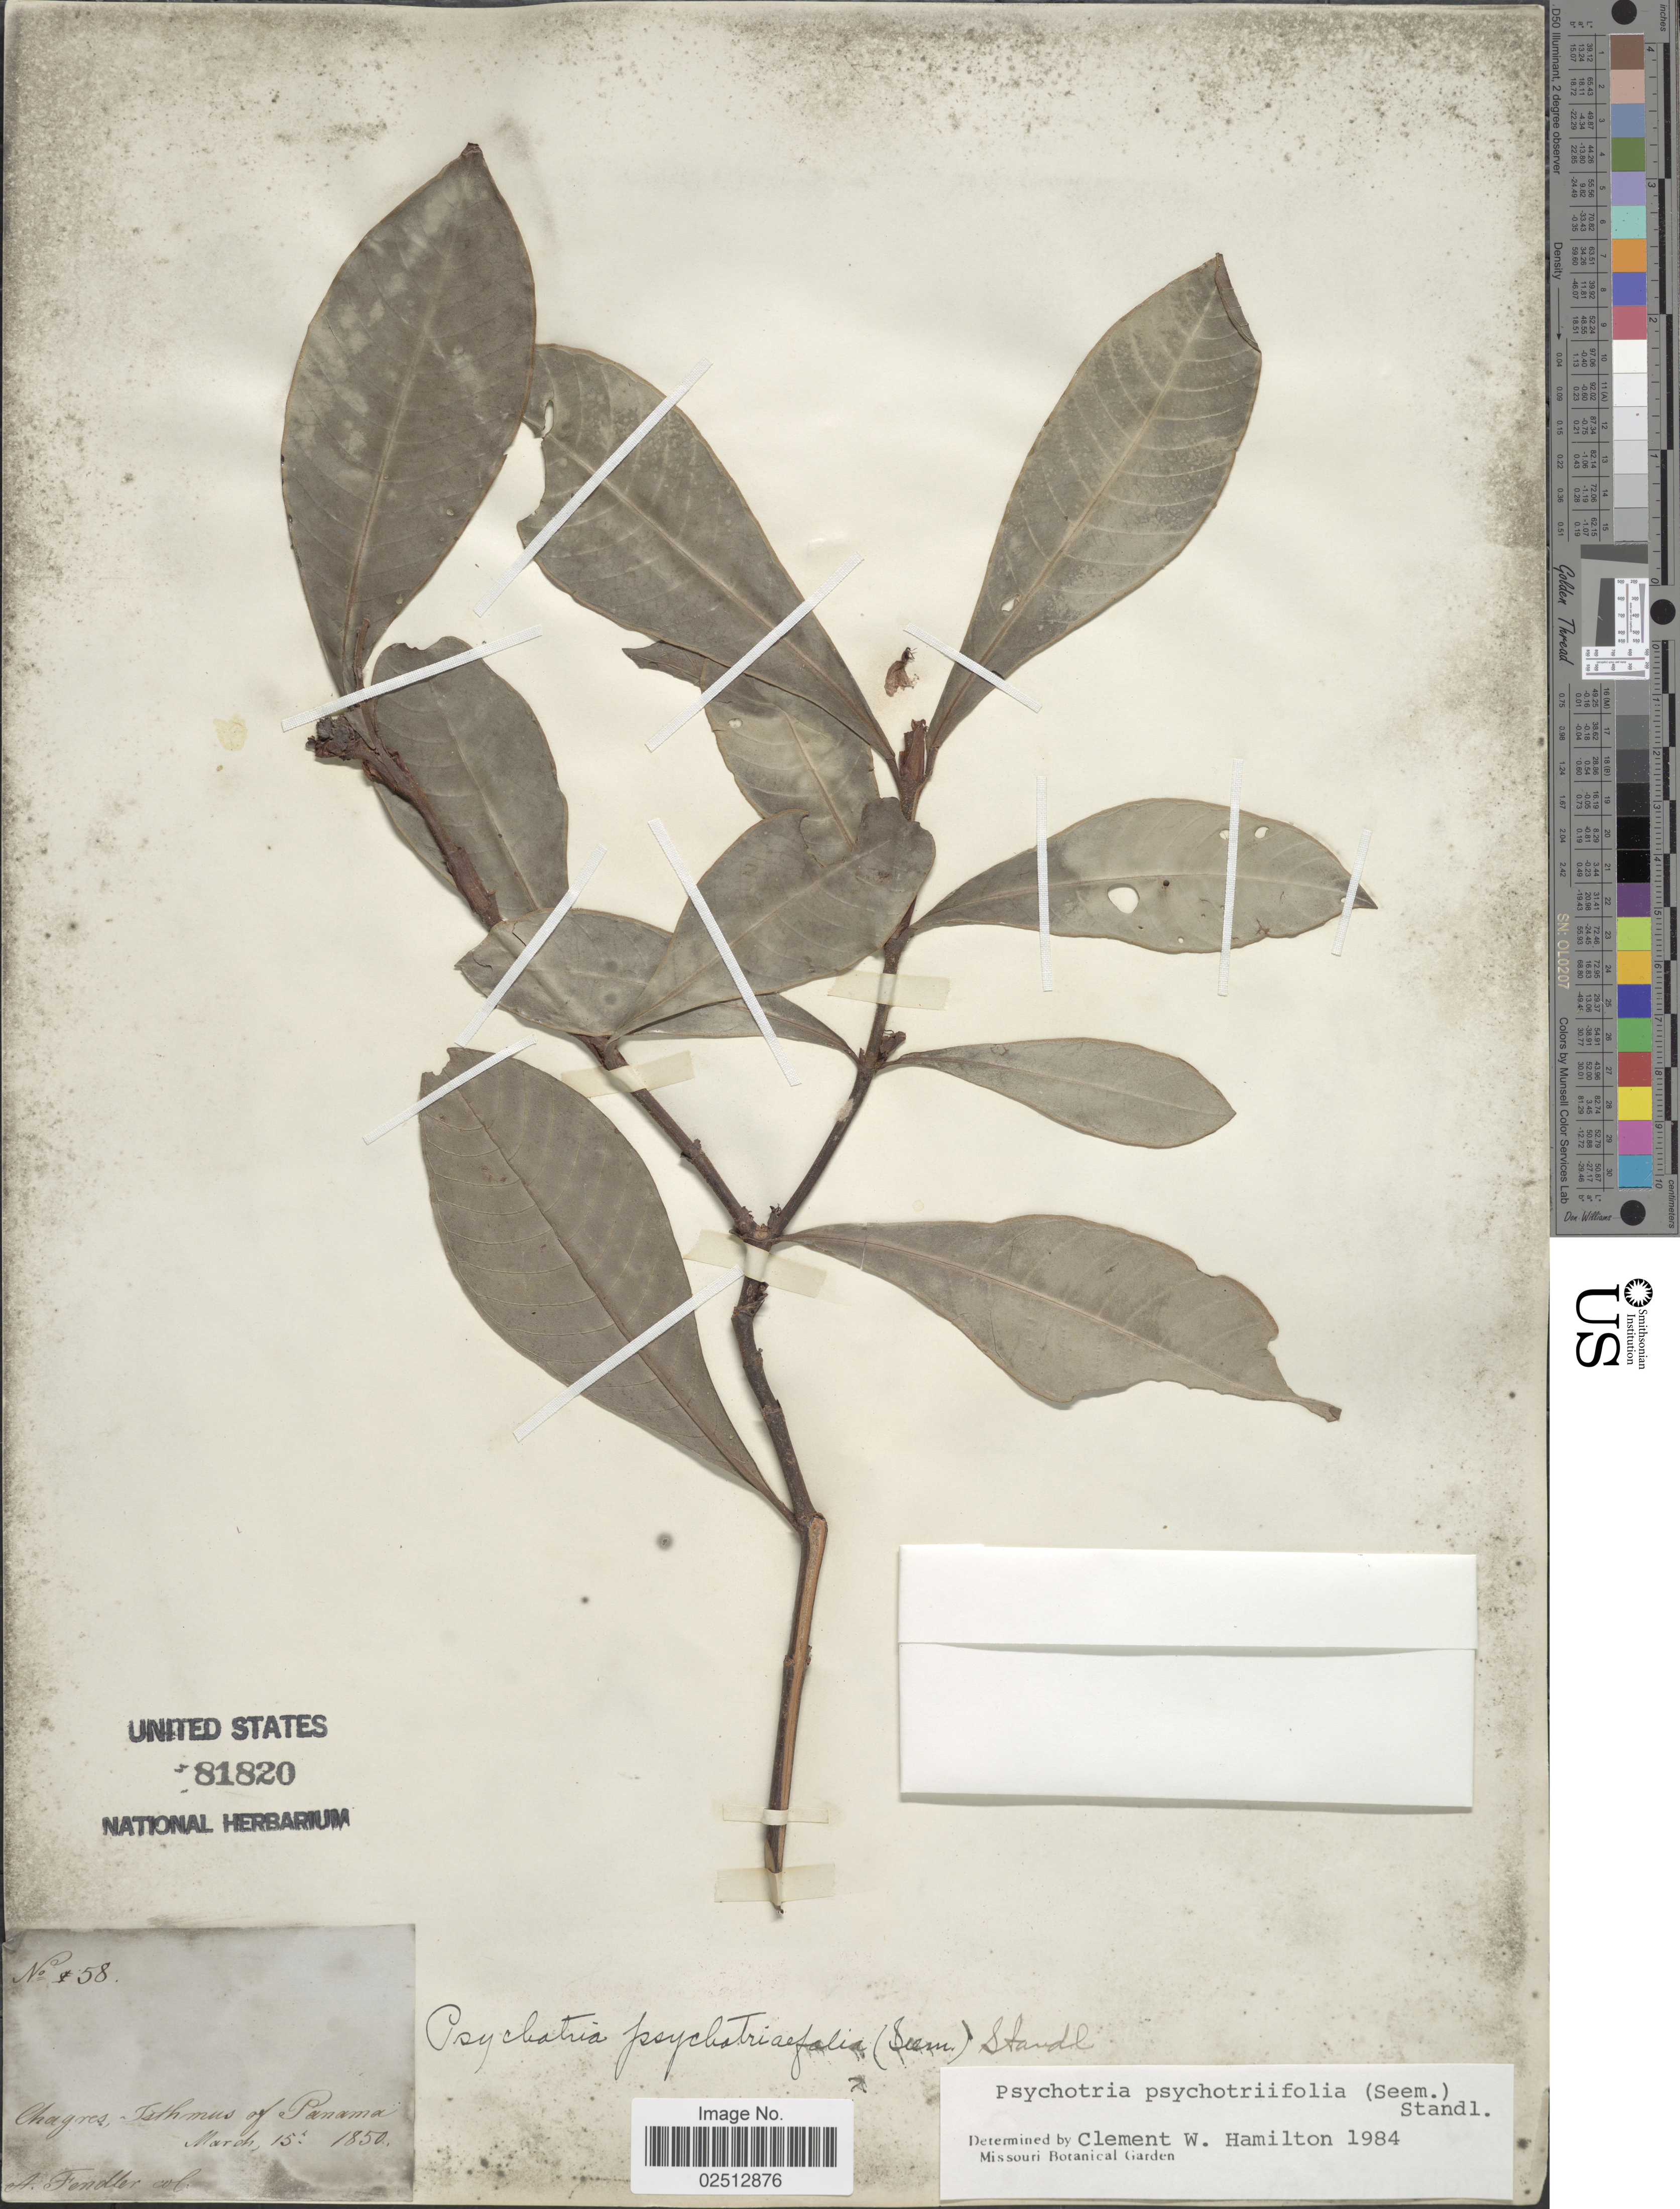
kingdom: Plantae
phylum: Tracheophyta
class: Magnoliopsida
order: Gentianales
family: Rubiaceae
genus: Psychotria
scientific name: Psychotria psychotriaefolia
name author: (Seem.) Standl.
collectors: A. Fendler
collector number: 58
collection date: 1850-03-15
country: Panama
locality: Chagres, Isthmus of Panama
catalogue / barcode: US 81820